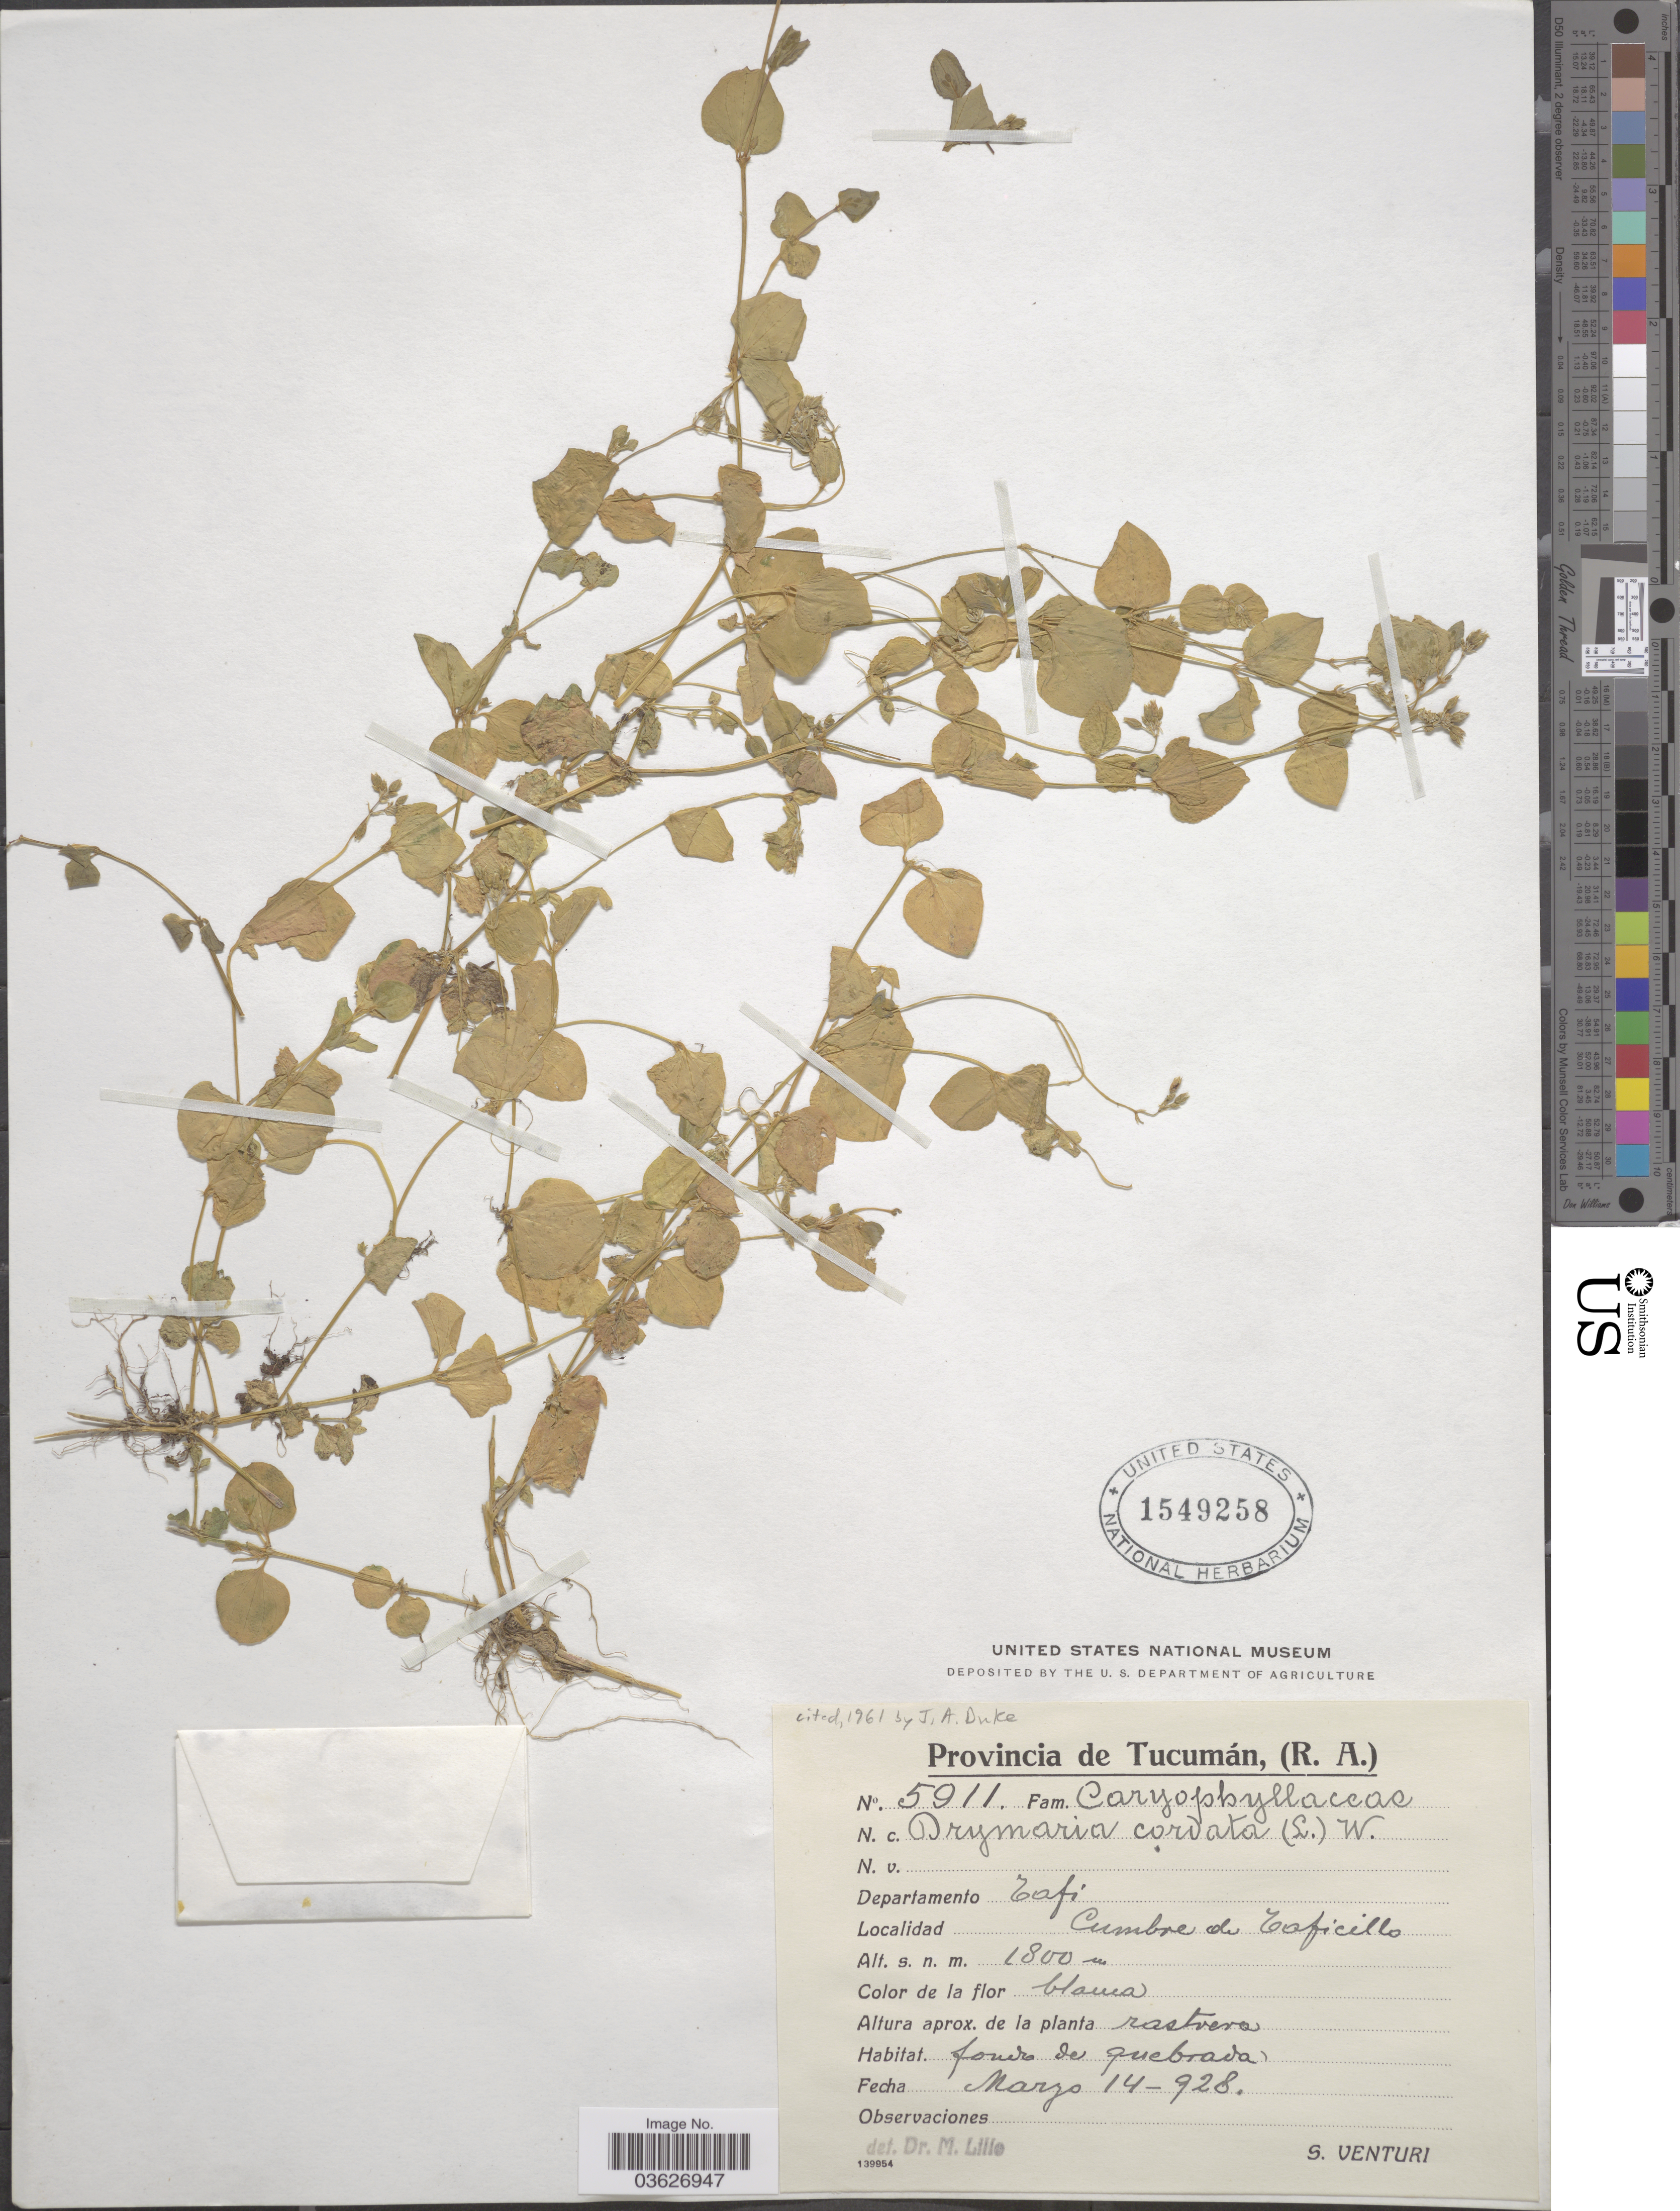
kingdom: Plantae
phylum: Tracheophyta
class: Magnoliopsida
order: Caryophyllales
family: Caryophyllaceae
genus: Drymaria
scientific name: Drymaria cordata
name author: (L.) Willd. ex Schult.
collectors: S. Venturi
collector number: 5911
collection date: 1928-03-14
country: Argentina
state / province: Tucuman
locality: Departamento Tafi. Cumbre de Taficillo.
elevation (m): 1800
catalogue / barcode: US 1549258